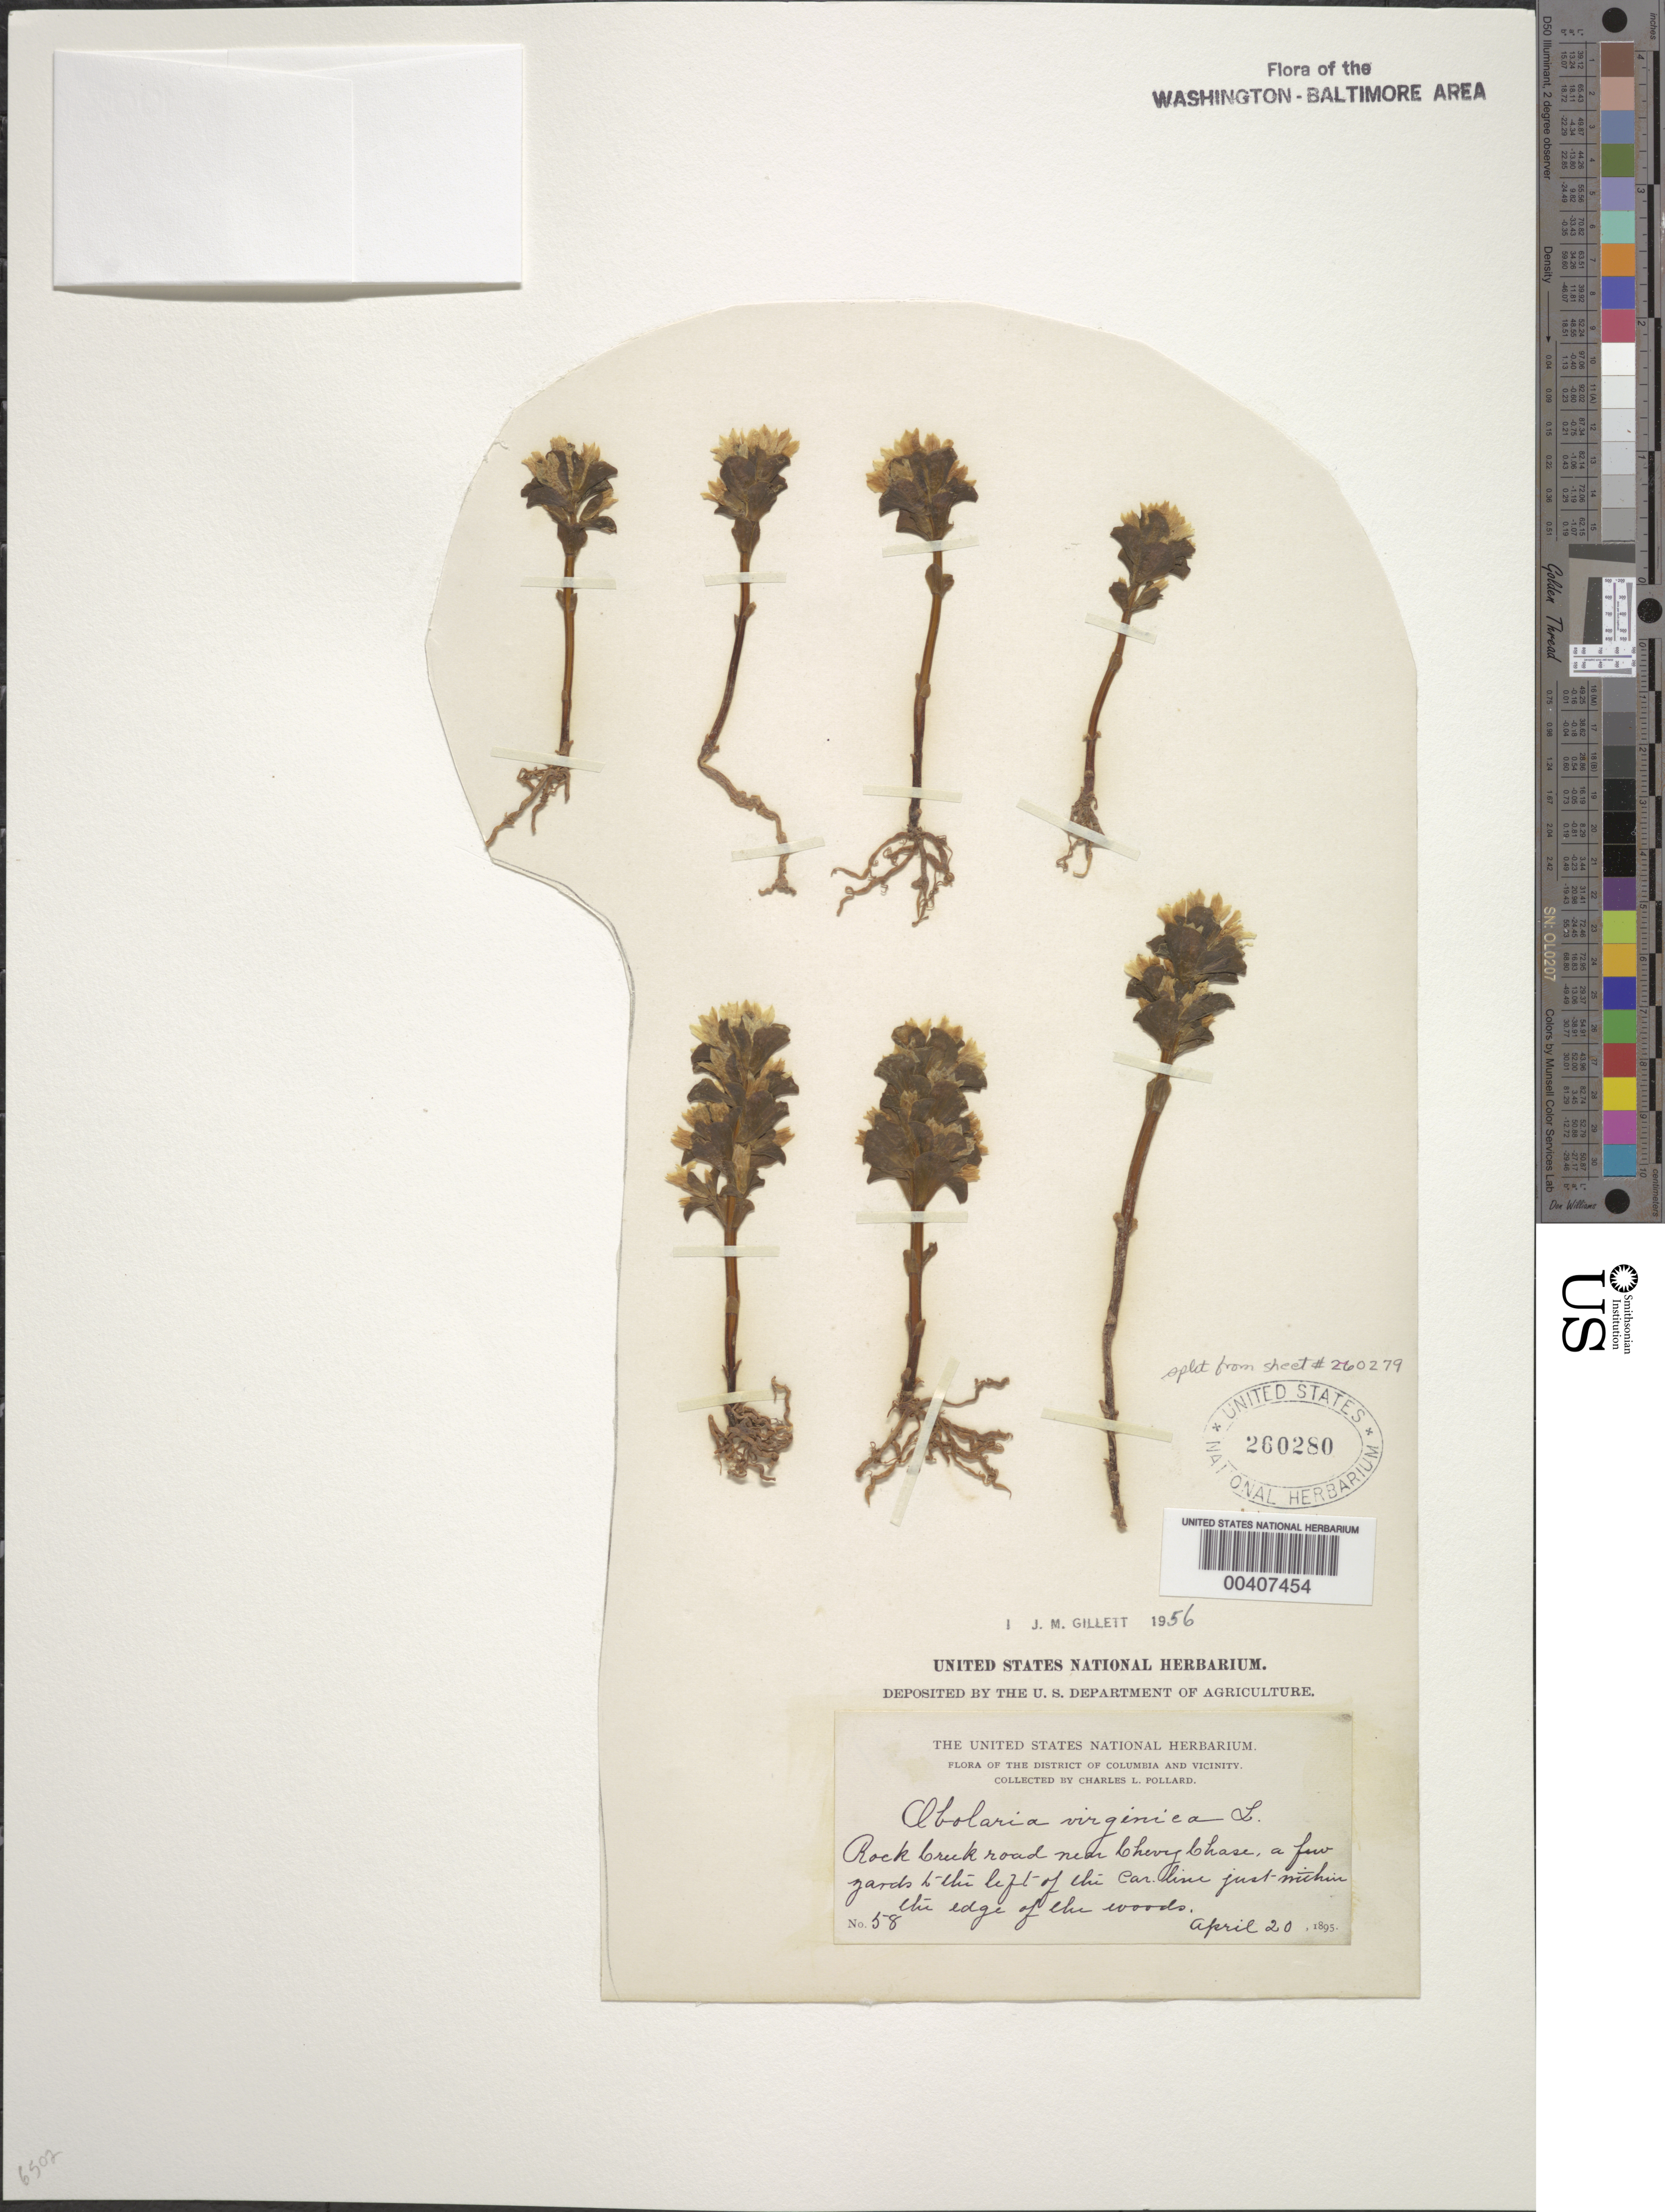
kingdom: Plantae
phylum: Tracheophyta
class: Magnoliopsida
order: Gentianales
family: Gentianaceae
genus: Obolaria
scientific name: Obolaria virginica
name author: L.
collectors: C. L. Pollard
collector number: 58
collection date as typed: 20 Apr 1895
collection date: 1895-04-20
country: United States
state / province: Maryland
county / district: Montgomery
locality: Rock Creek Rd. near Chevy Chase Rock Creek Park and vicinity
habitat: A few yards left of the car line just within the edge of woods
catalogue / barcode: US 260280